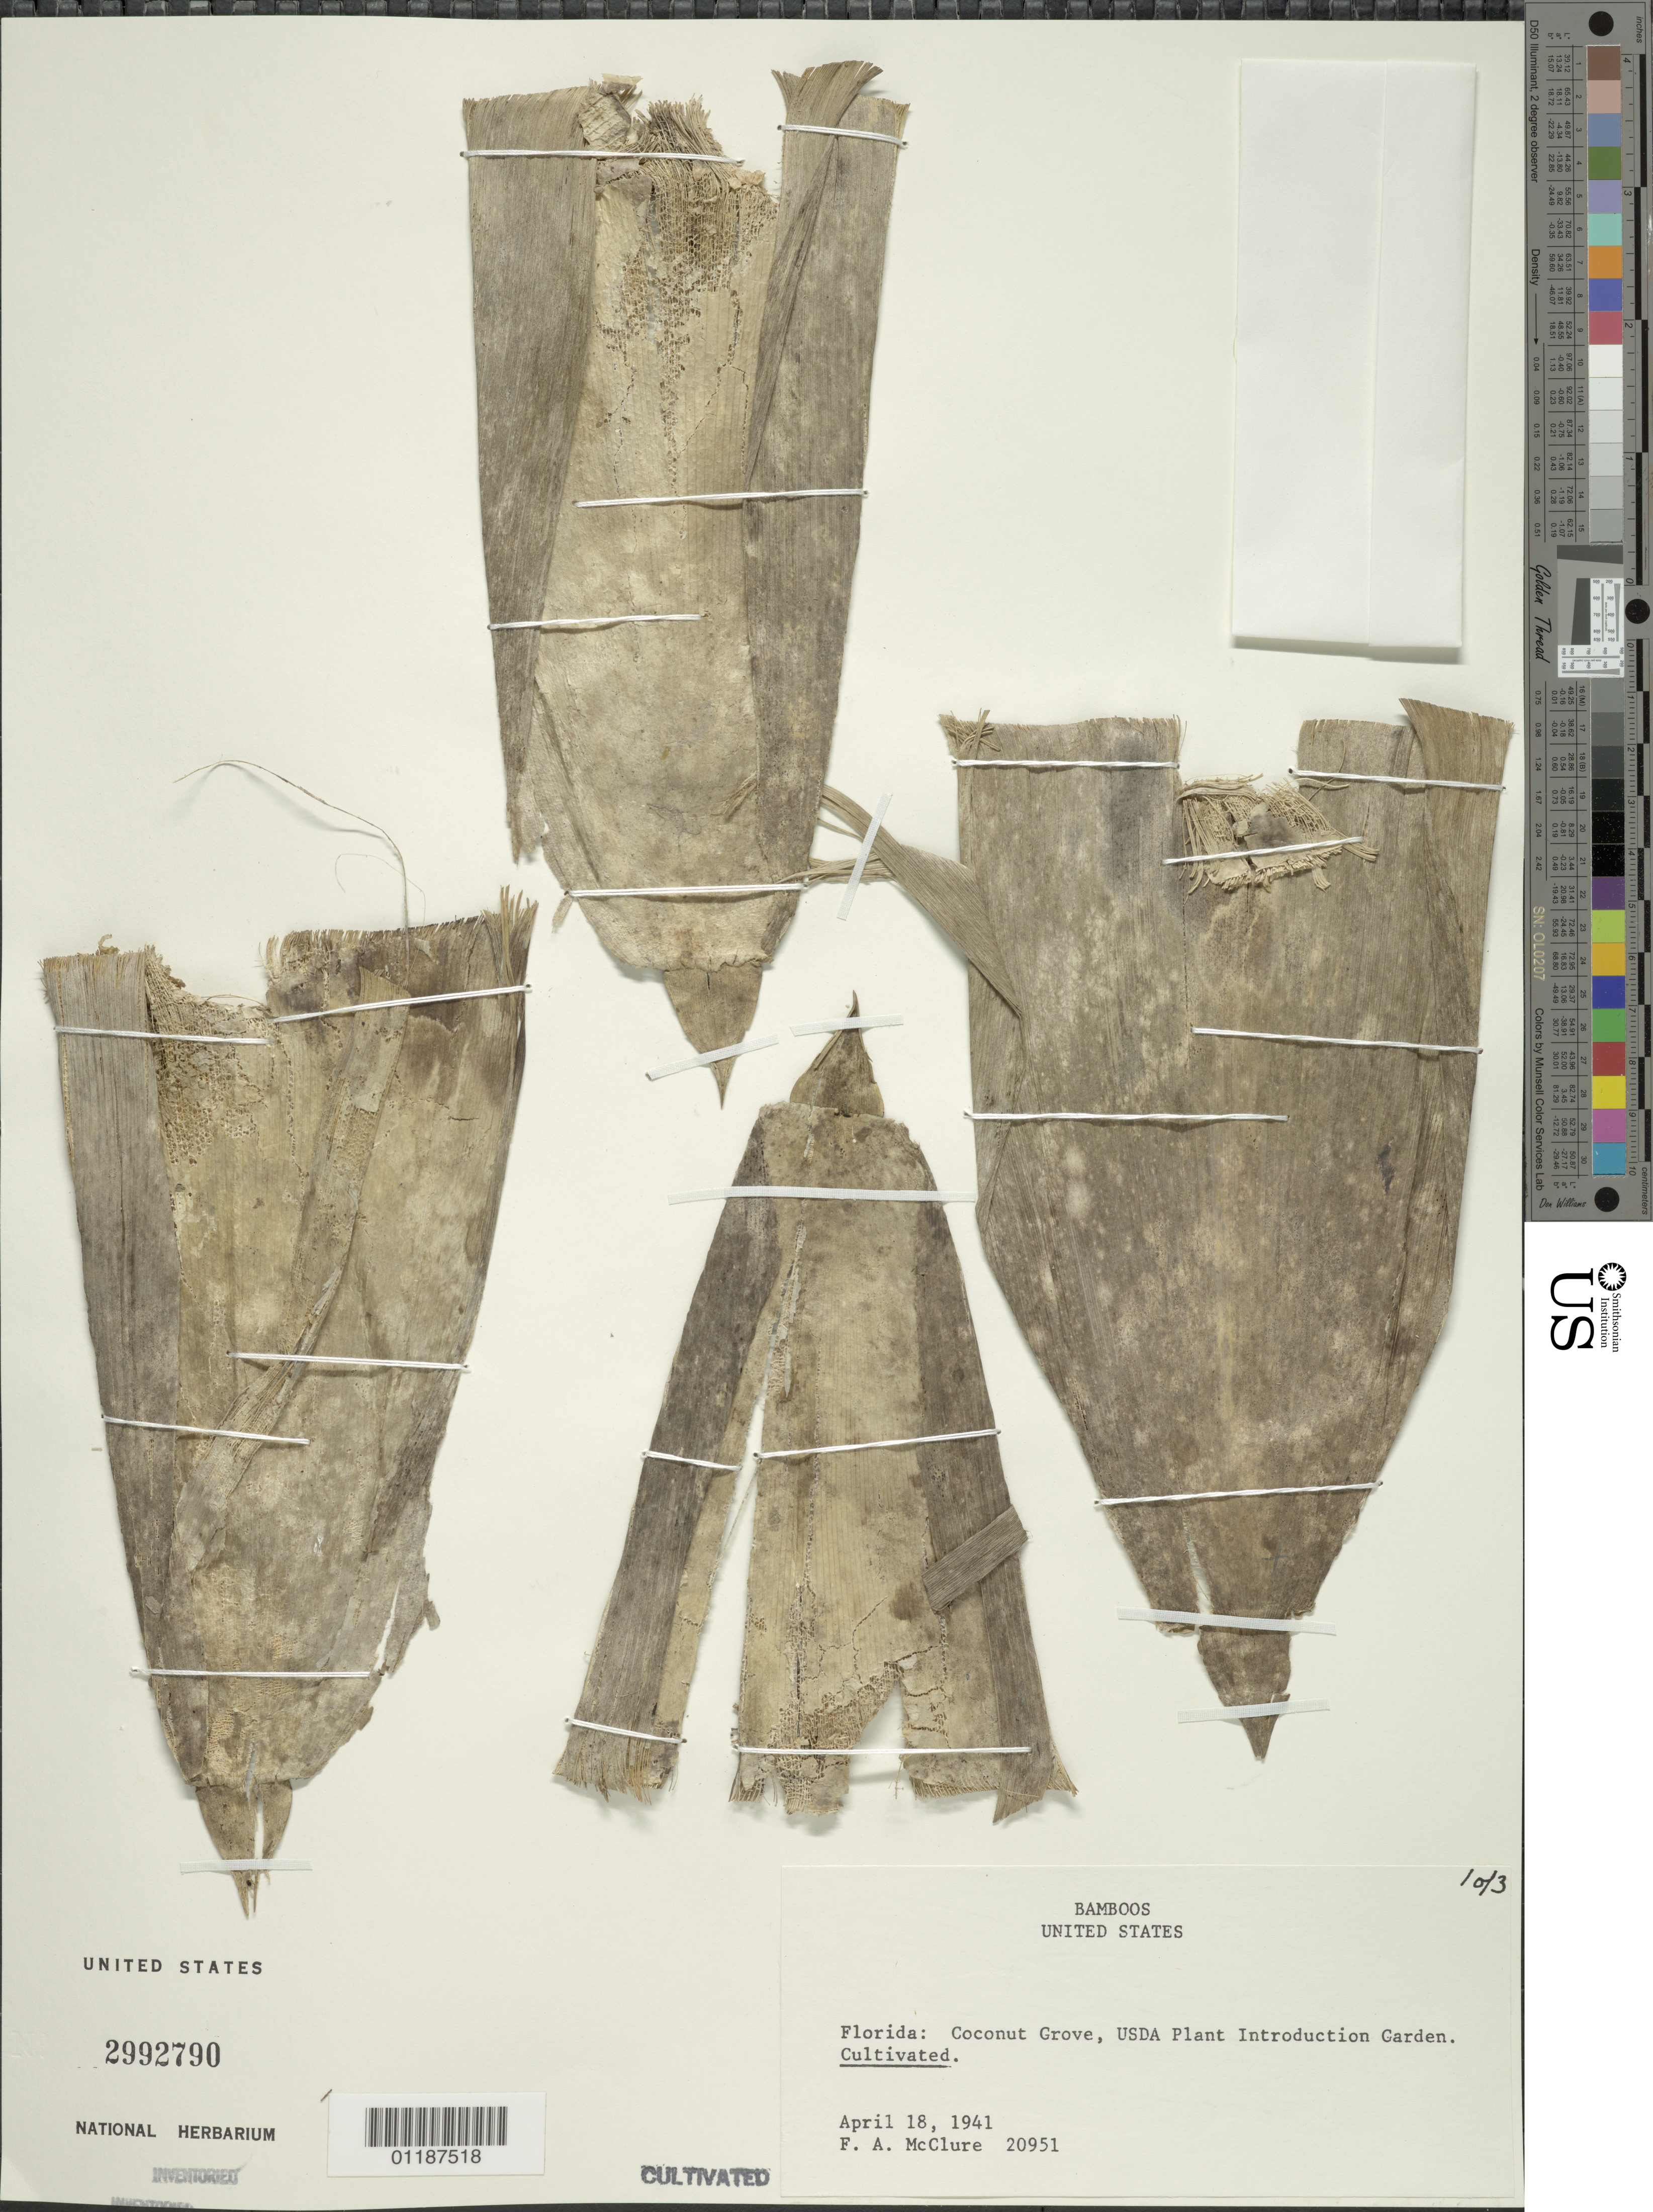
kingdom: Plantae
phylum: Tracheophyta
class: Liliopsida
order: Poales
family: Poaceae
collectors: F. A. McClure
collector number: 20951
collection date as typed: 18 Apr 1941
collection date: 1941-04-18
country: United States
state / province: Florida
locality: Coconut Grove, USDA Plant Introduciton Garden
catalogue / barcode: US 2992790